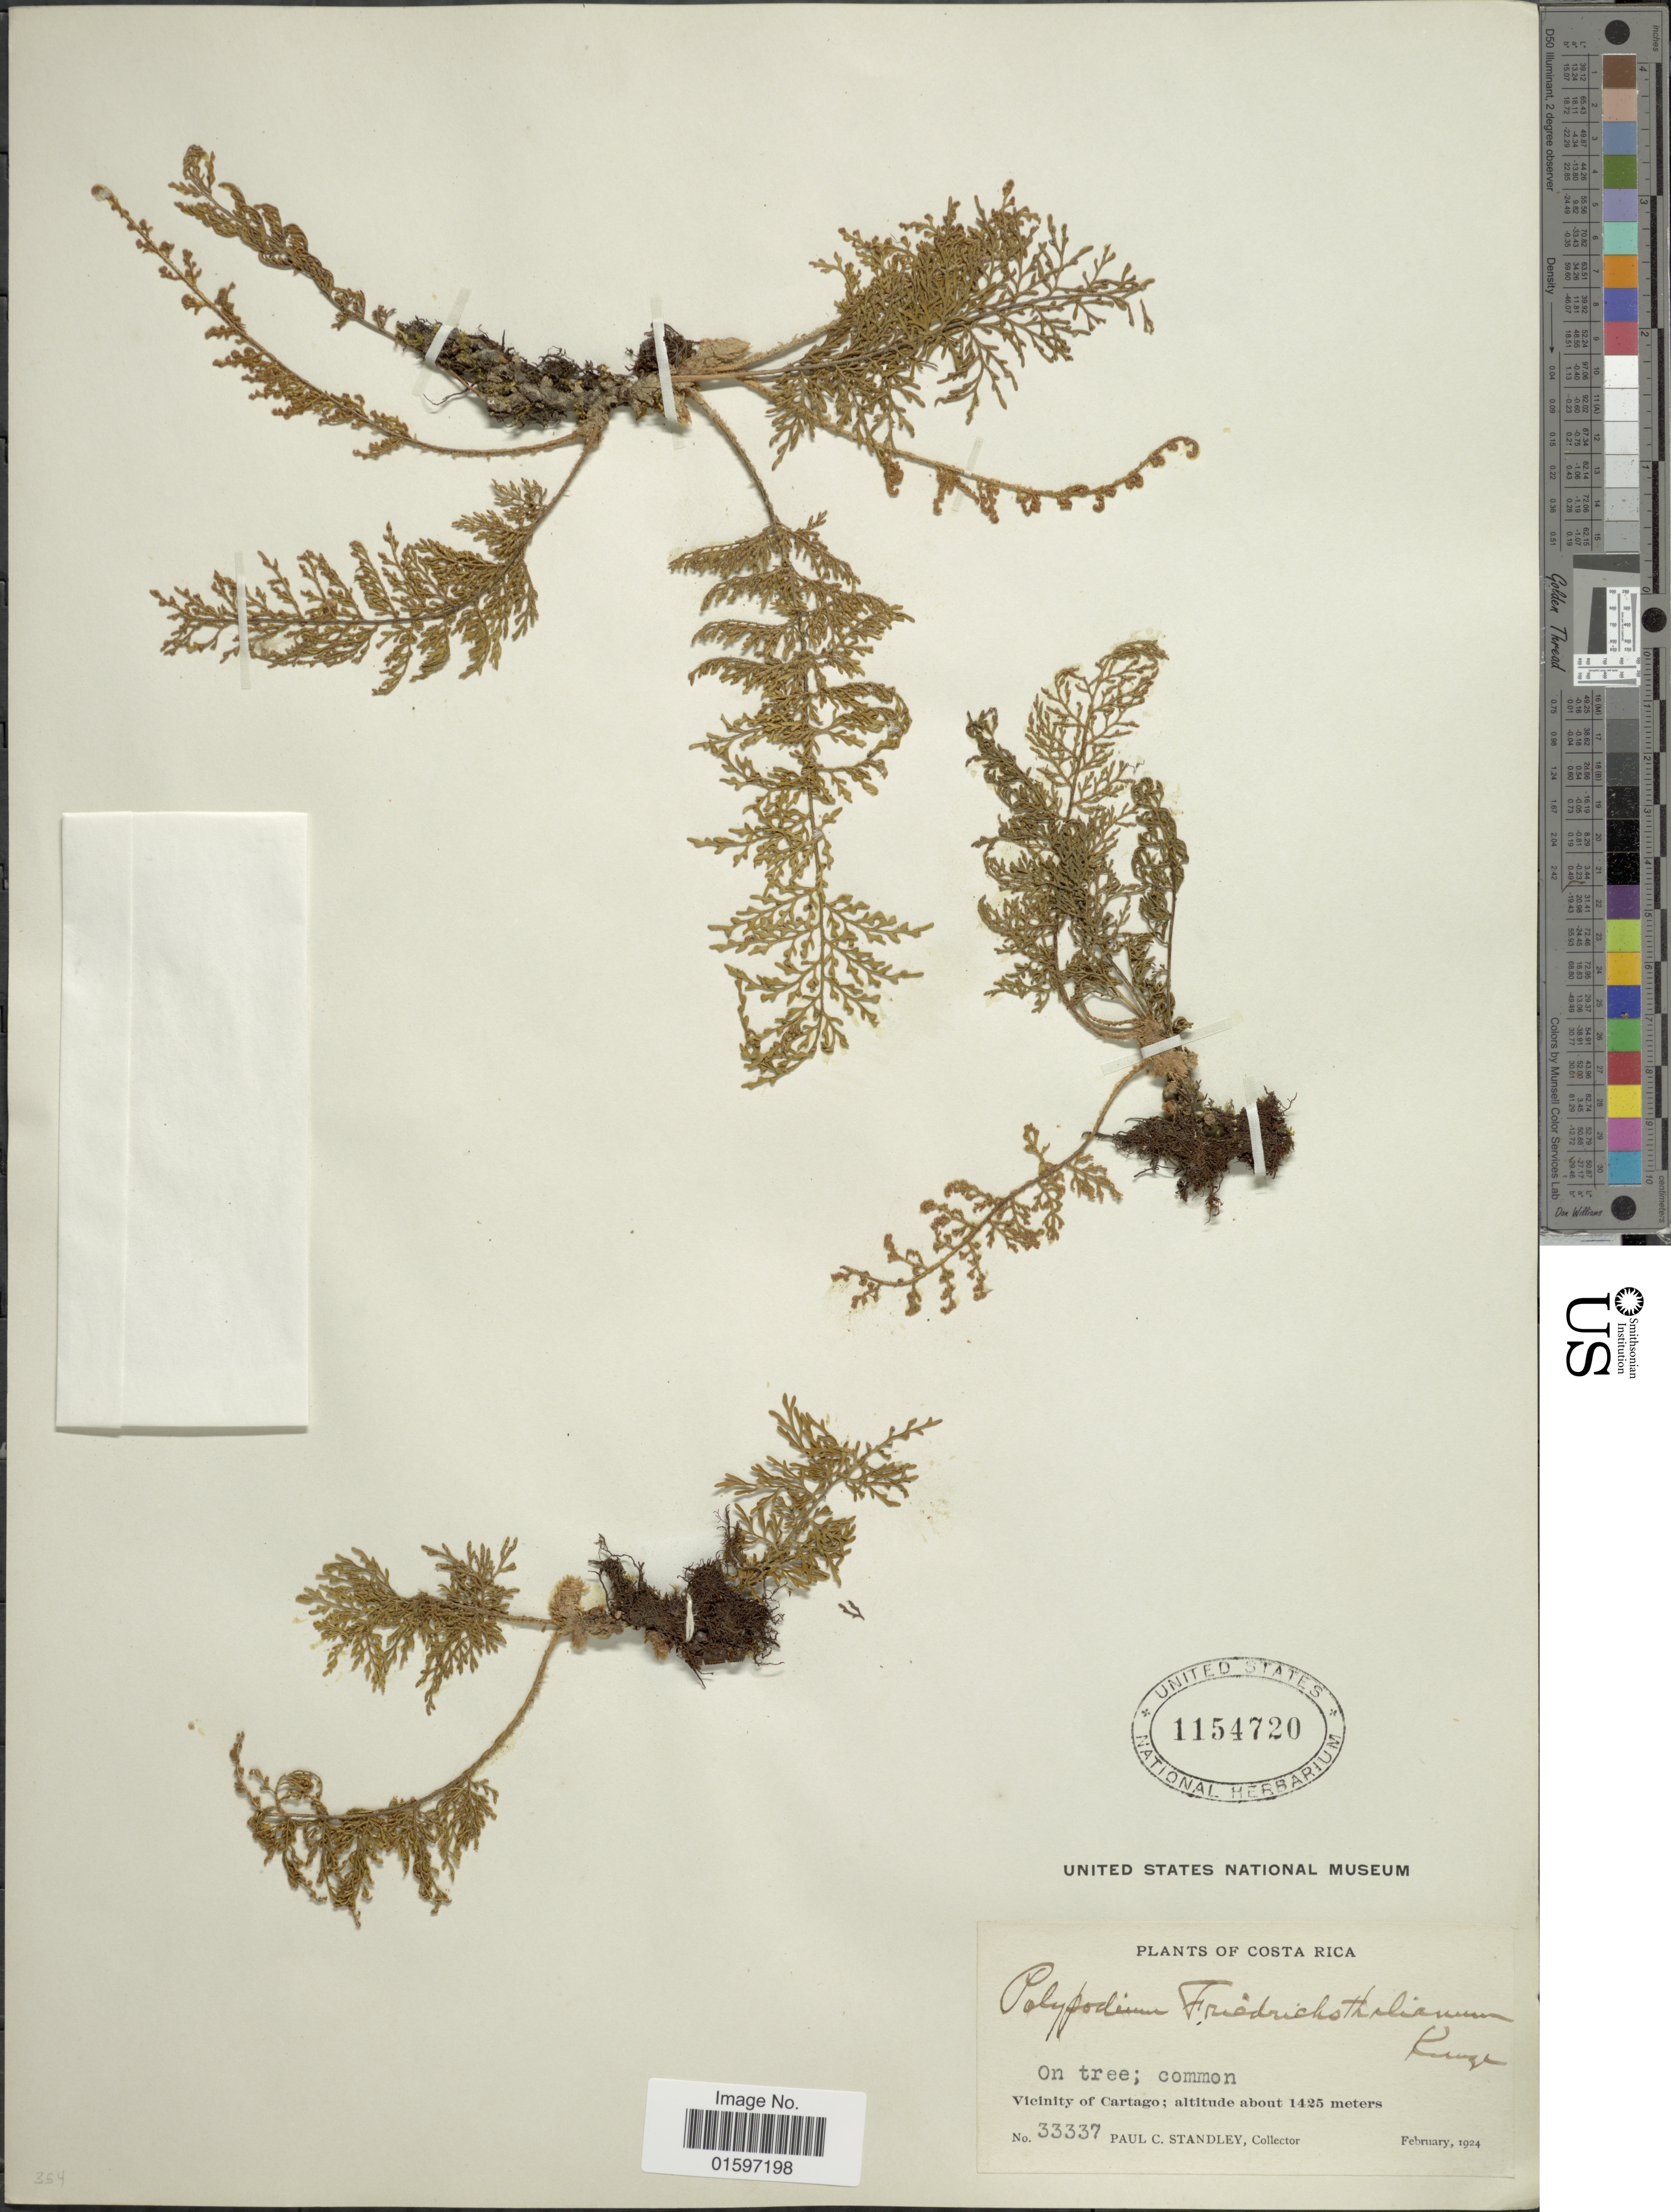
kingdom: Plantae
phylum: Tracheophyta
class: Polypodiopsida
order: Polypodiales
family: Polypodiaceae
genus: Pleopeltis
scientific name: Pleopeltis friedrichsthaliana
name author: (Kunze)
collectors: P. C. Standley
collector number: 33337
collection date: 1924-02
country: Costa Rica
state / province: Cartago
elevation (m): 1425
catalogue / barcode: US 1154720